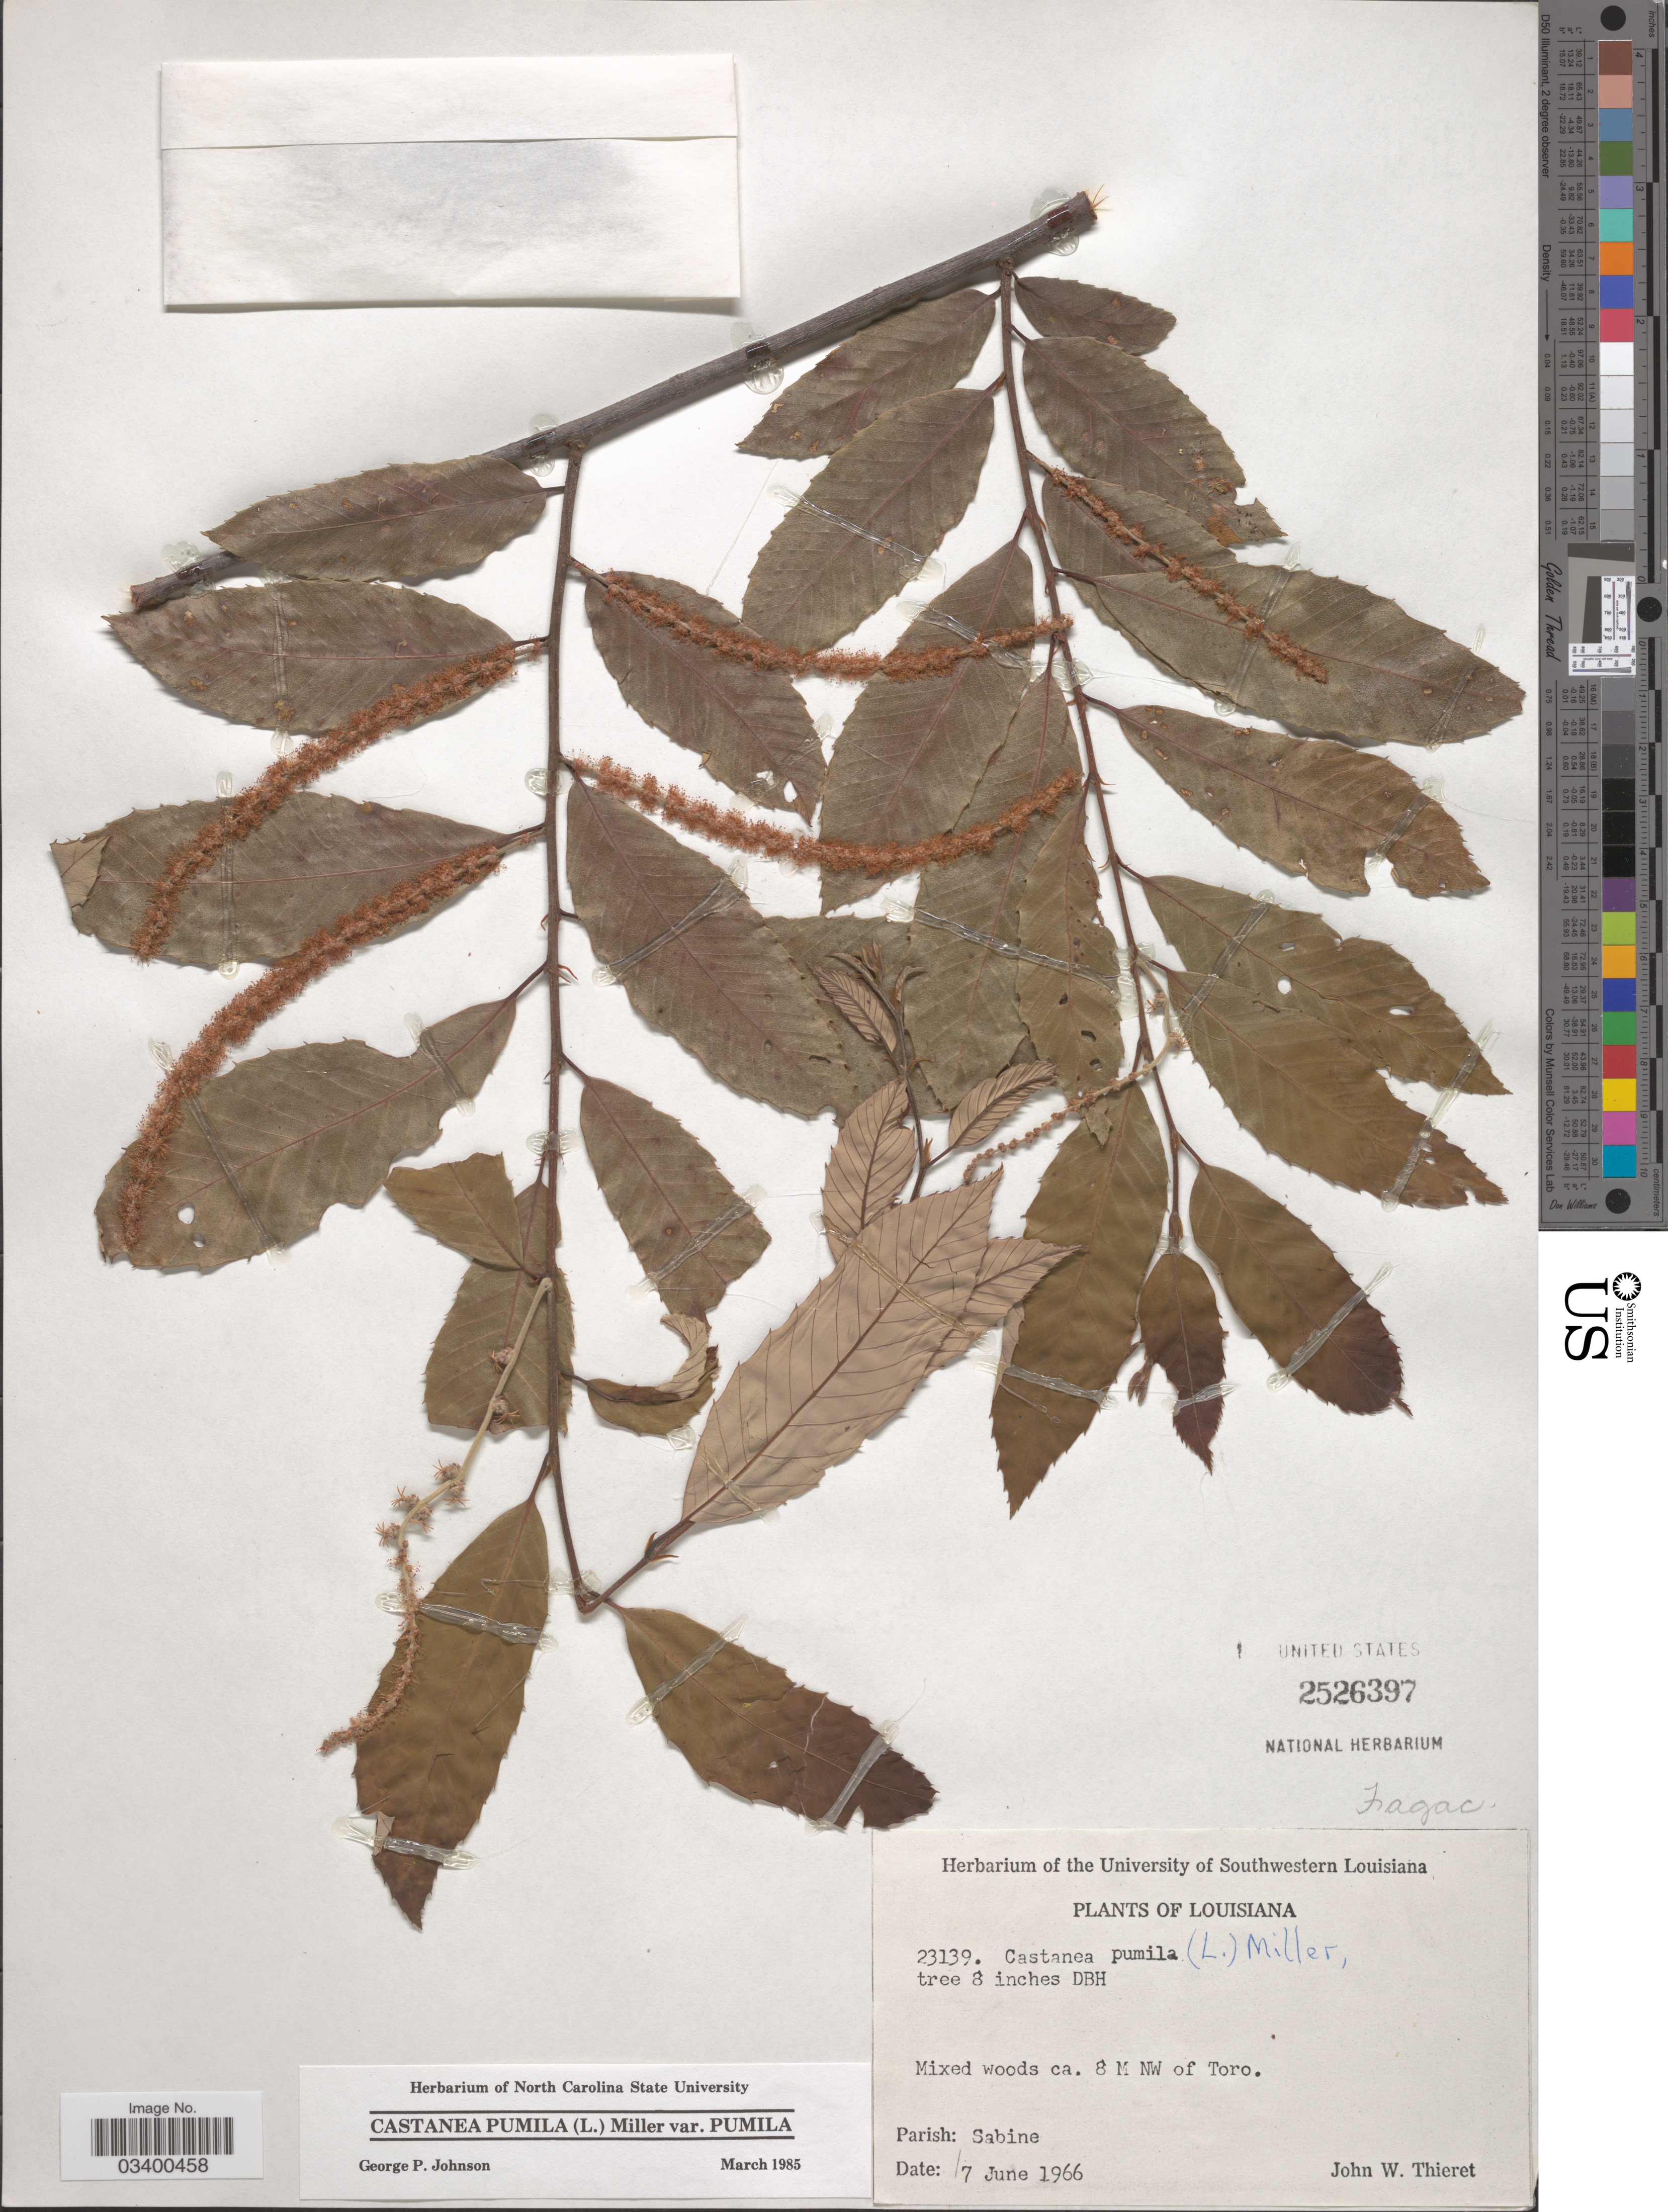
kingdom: Plantae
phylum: Tracheophyta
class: Magnoliopsida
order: Fagales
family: Fagaceae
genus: Castanea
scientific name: Castanea pumila var. pumila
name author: (L.) Mill.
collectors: J. W. Thieret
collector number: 23139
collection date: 1966-06-07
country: United States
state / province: Louisiana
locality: Ca. 8 M NW of Toro. Parish: Sabine.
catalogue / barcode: US 2526397